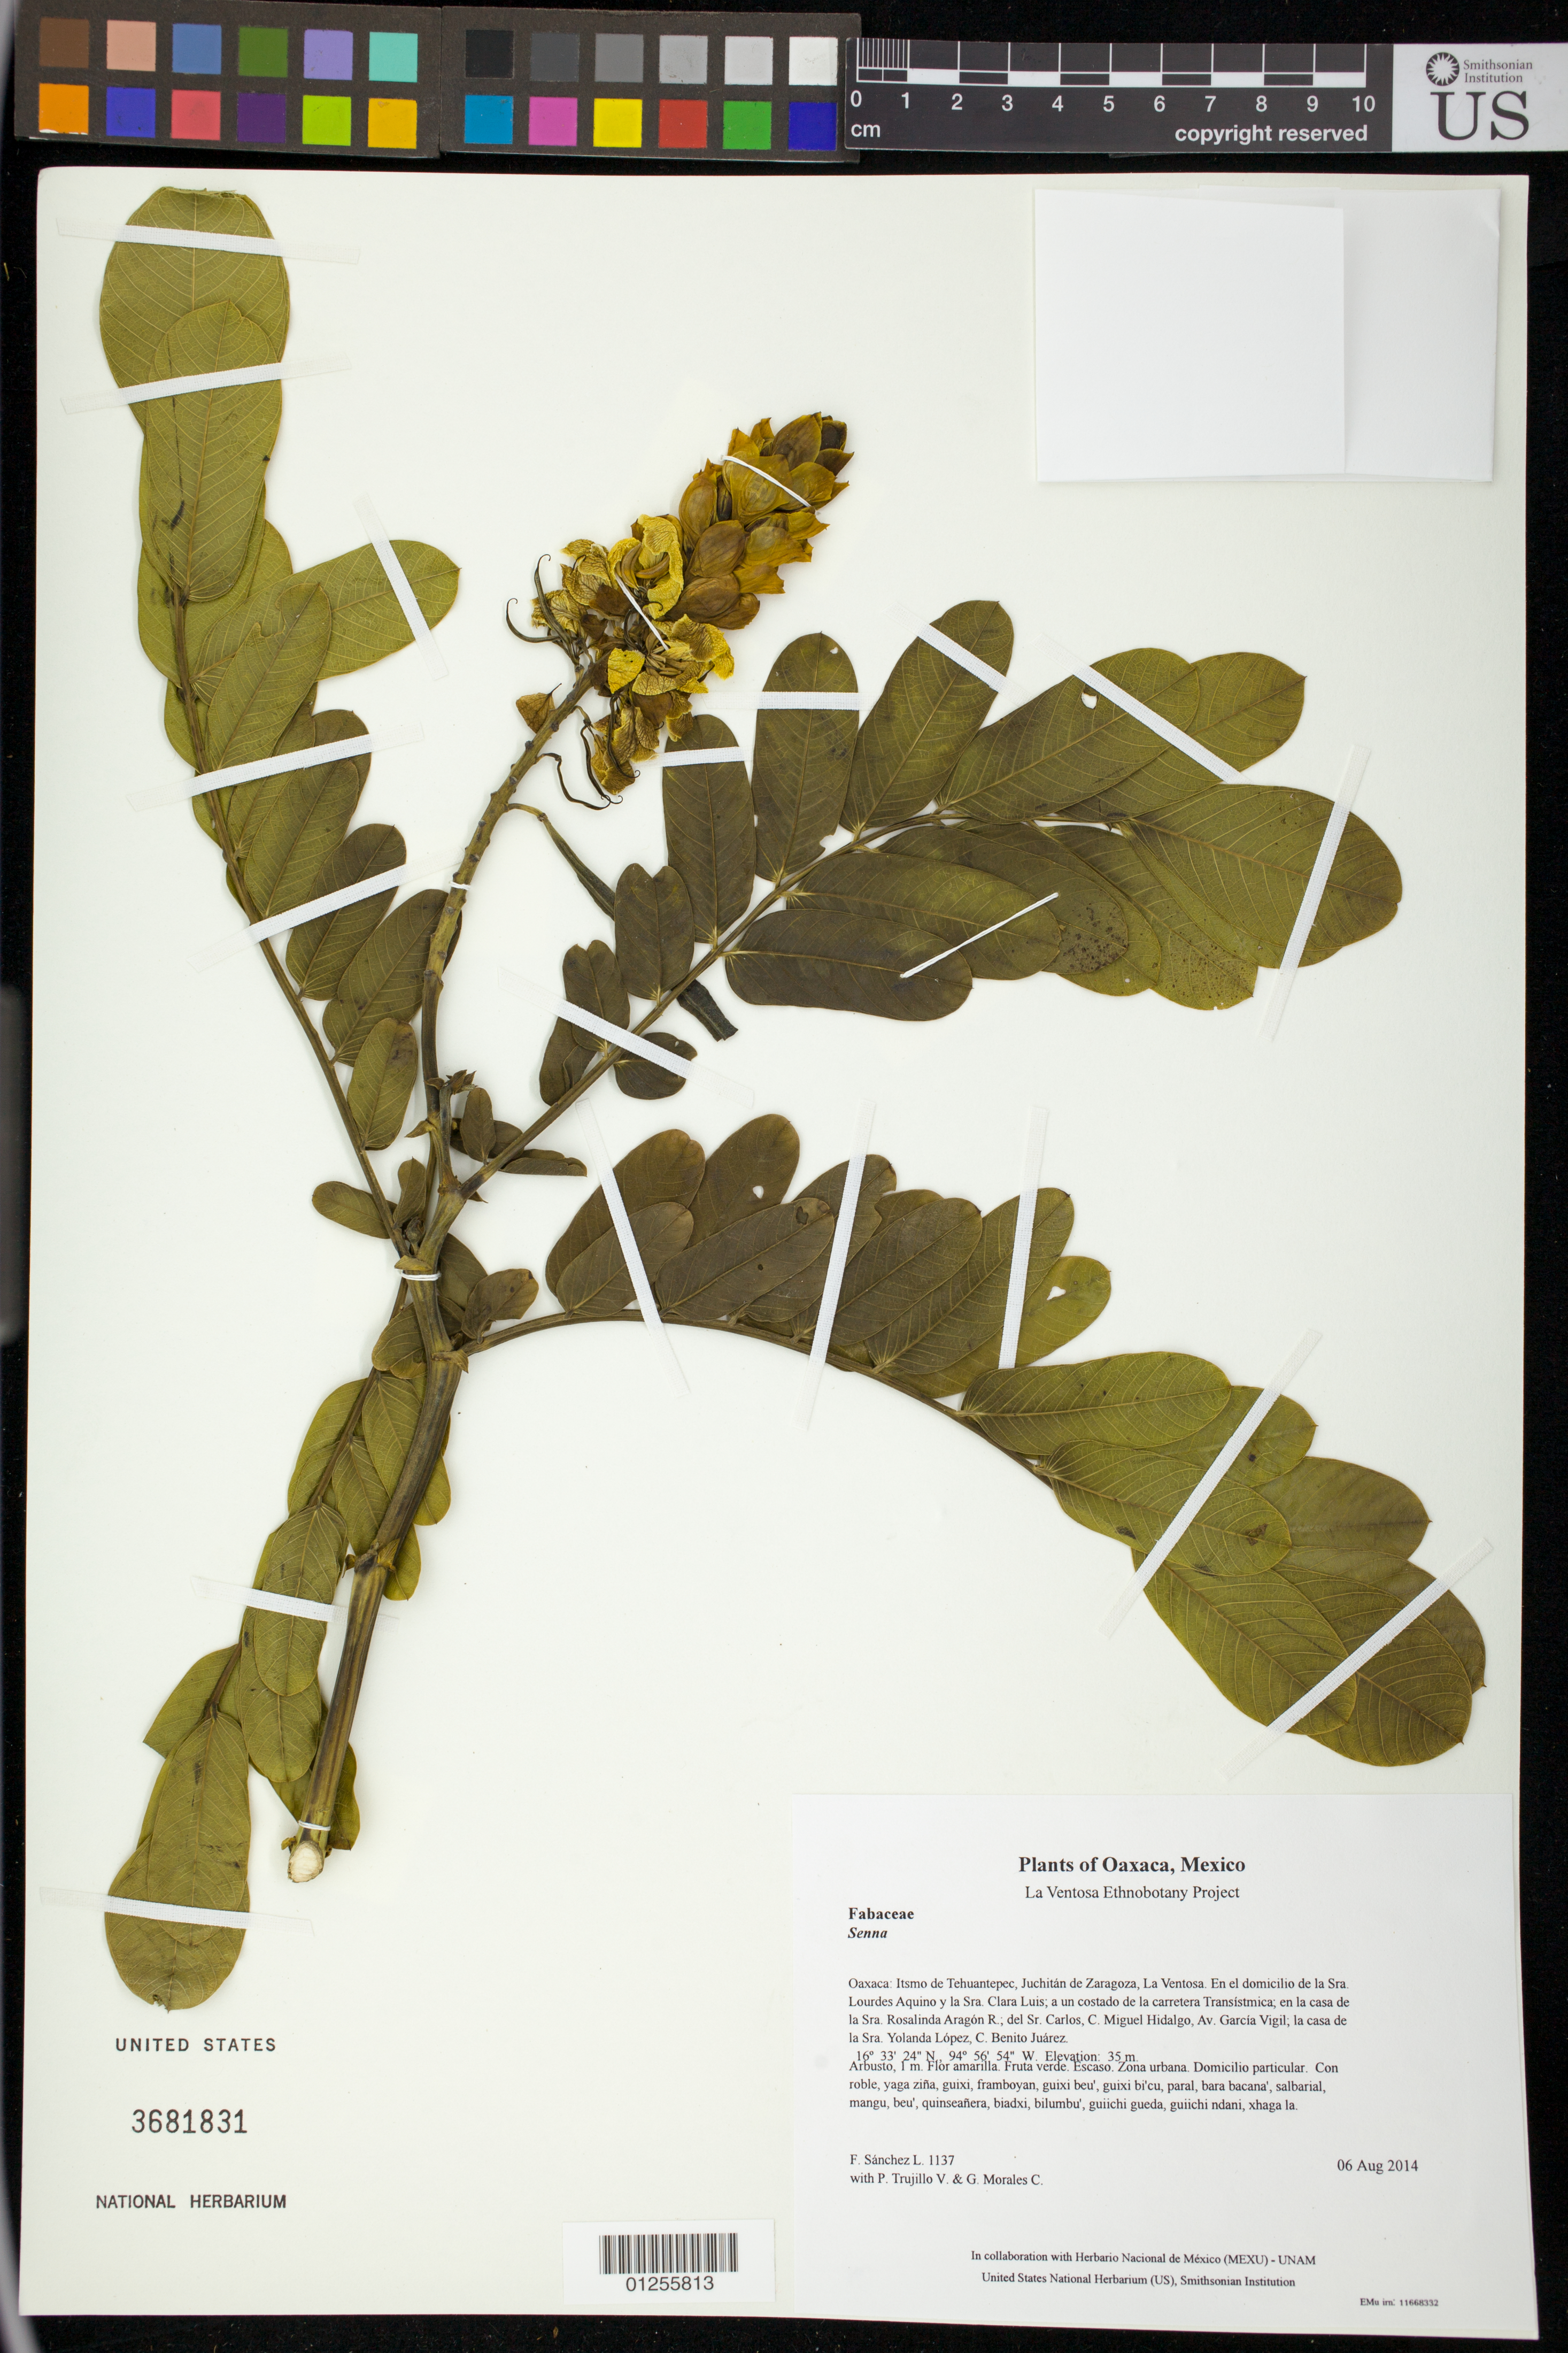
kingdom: Plantae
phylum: Tracheophyta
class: Magnoliopsida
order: Fabales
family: Fabaceae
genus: Senna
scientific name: Senna alata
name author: (L.) Roxb.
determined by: Velasco G., Kenia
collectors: F. Sánchez L., P. Trujillo V. & G. Morales C.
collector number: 1137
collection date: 2014-08-06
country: Mexico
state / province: Oaxaca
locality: Itsmo de Tehuantepec, Juchitán de Zaragoza, La Ventosa. En el domicilio de la Sra. Lourdes Aquino y la Sra. Clara Luis; a un costado de la carretera Transístmica; en la casa de la Sra. Rosalinda Aragón R.; del Sr. Carlos, C. Miguel Hidalgo, Av. García Vigil; la casa de la Sra. Yolanda López, C. Benito Juárez.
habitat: Zona urbana. Domicilio particular.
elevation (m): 35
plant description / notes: JEBOT, MEXU, SERO, SIPI, US; Yaga bandaga. 1 m. Guie' naguchi. Cuaananaxhi naga'. Huaxie'.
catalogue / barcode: US 3681831